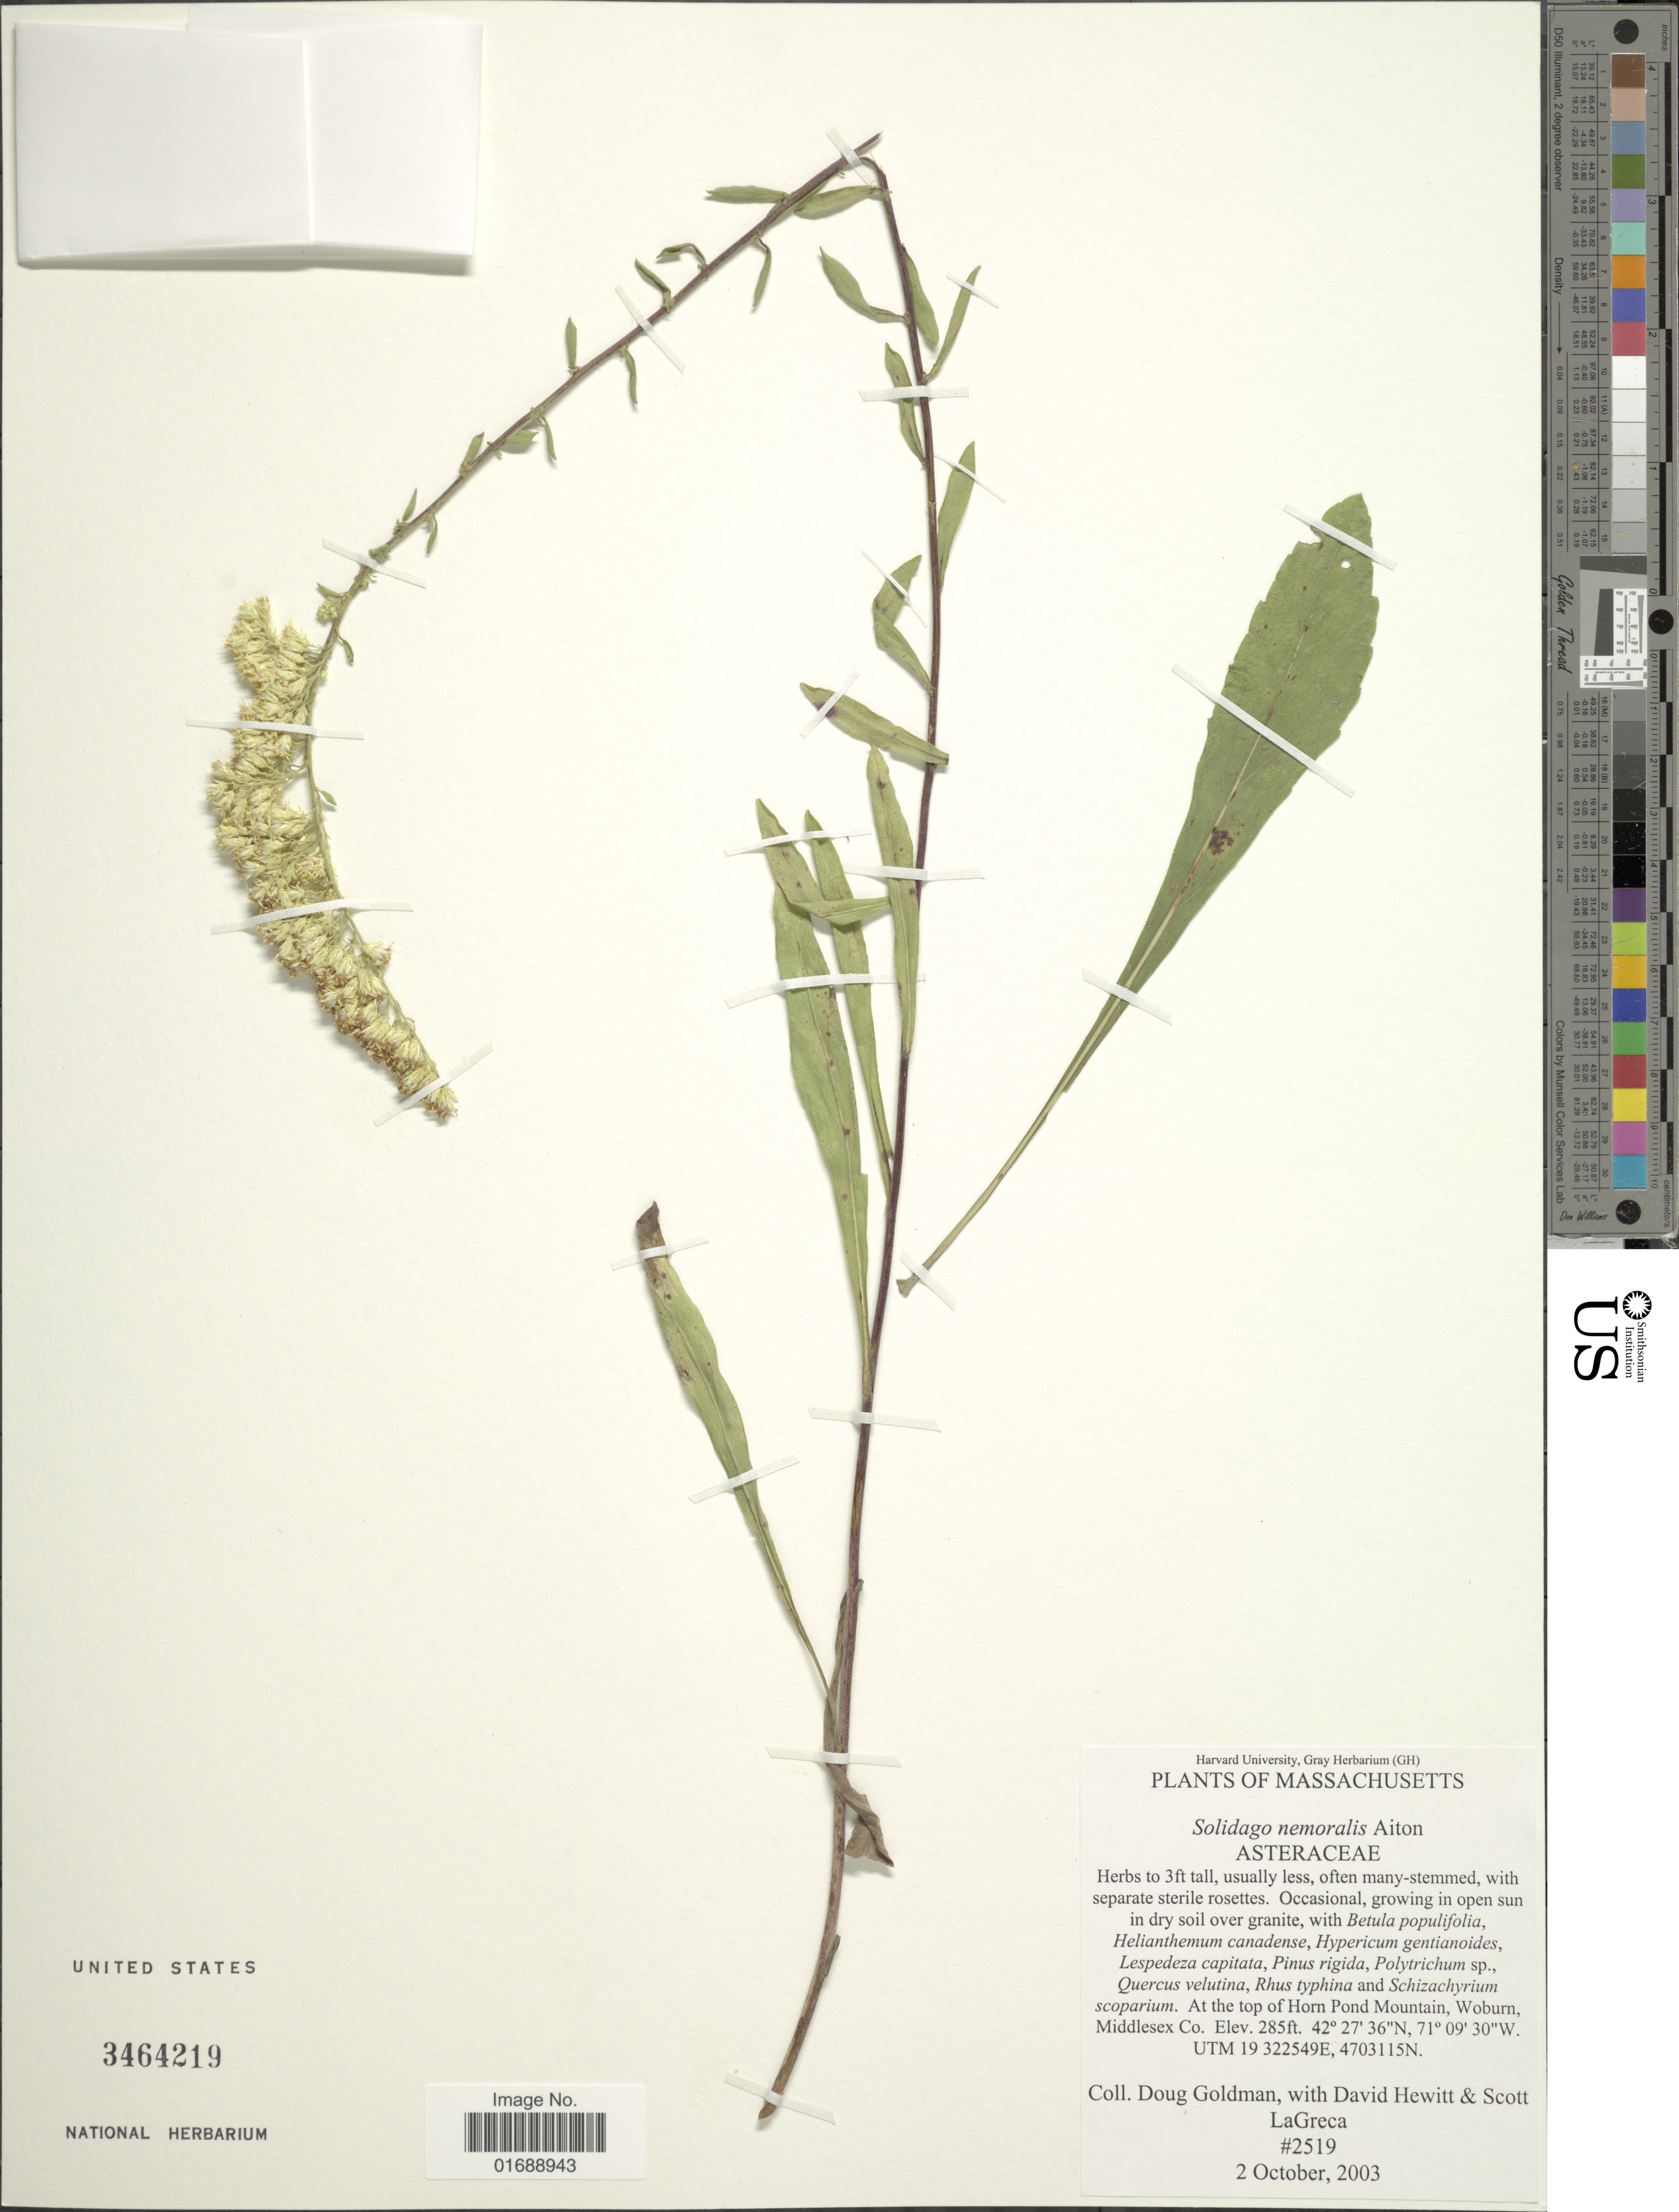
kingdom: Plantae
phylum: Tracheophyta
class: Magnoliopsida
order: Asterales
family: Asteraceae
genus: Solidago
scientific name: Solidago nemoralis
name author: Aiton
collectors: D. Goldman, D. Hewitt & S. LaGreca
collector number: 2519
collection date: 2003-10-02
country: United States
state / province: Massachusetts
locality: At the top of Horn Pond Mountain, Woburn, Middlesexo Co., UTM 19, 19 322549E, 4703115N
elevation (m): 87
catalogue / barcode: US 3464219